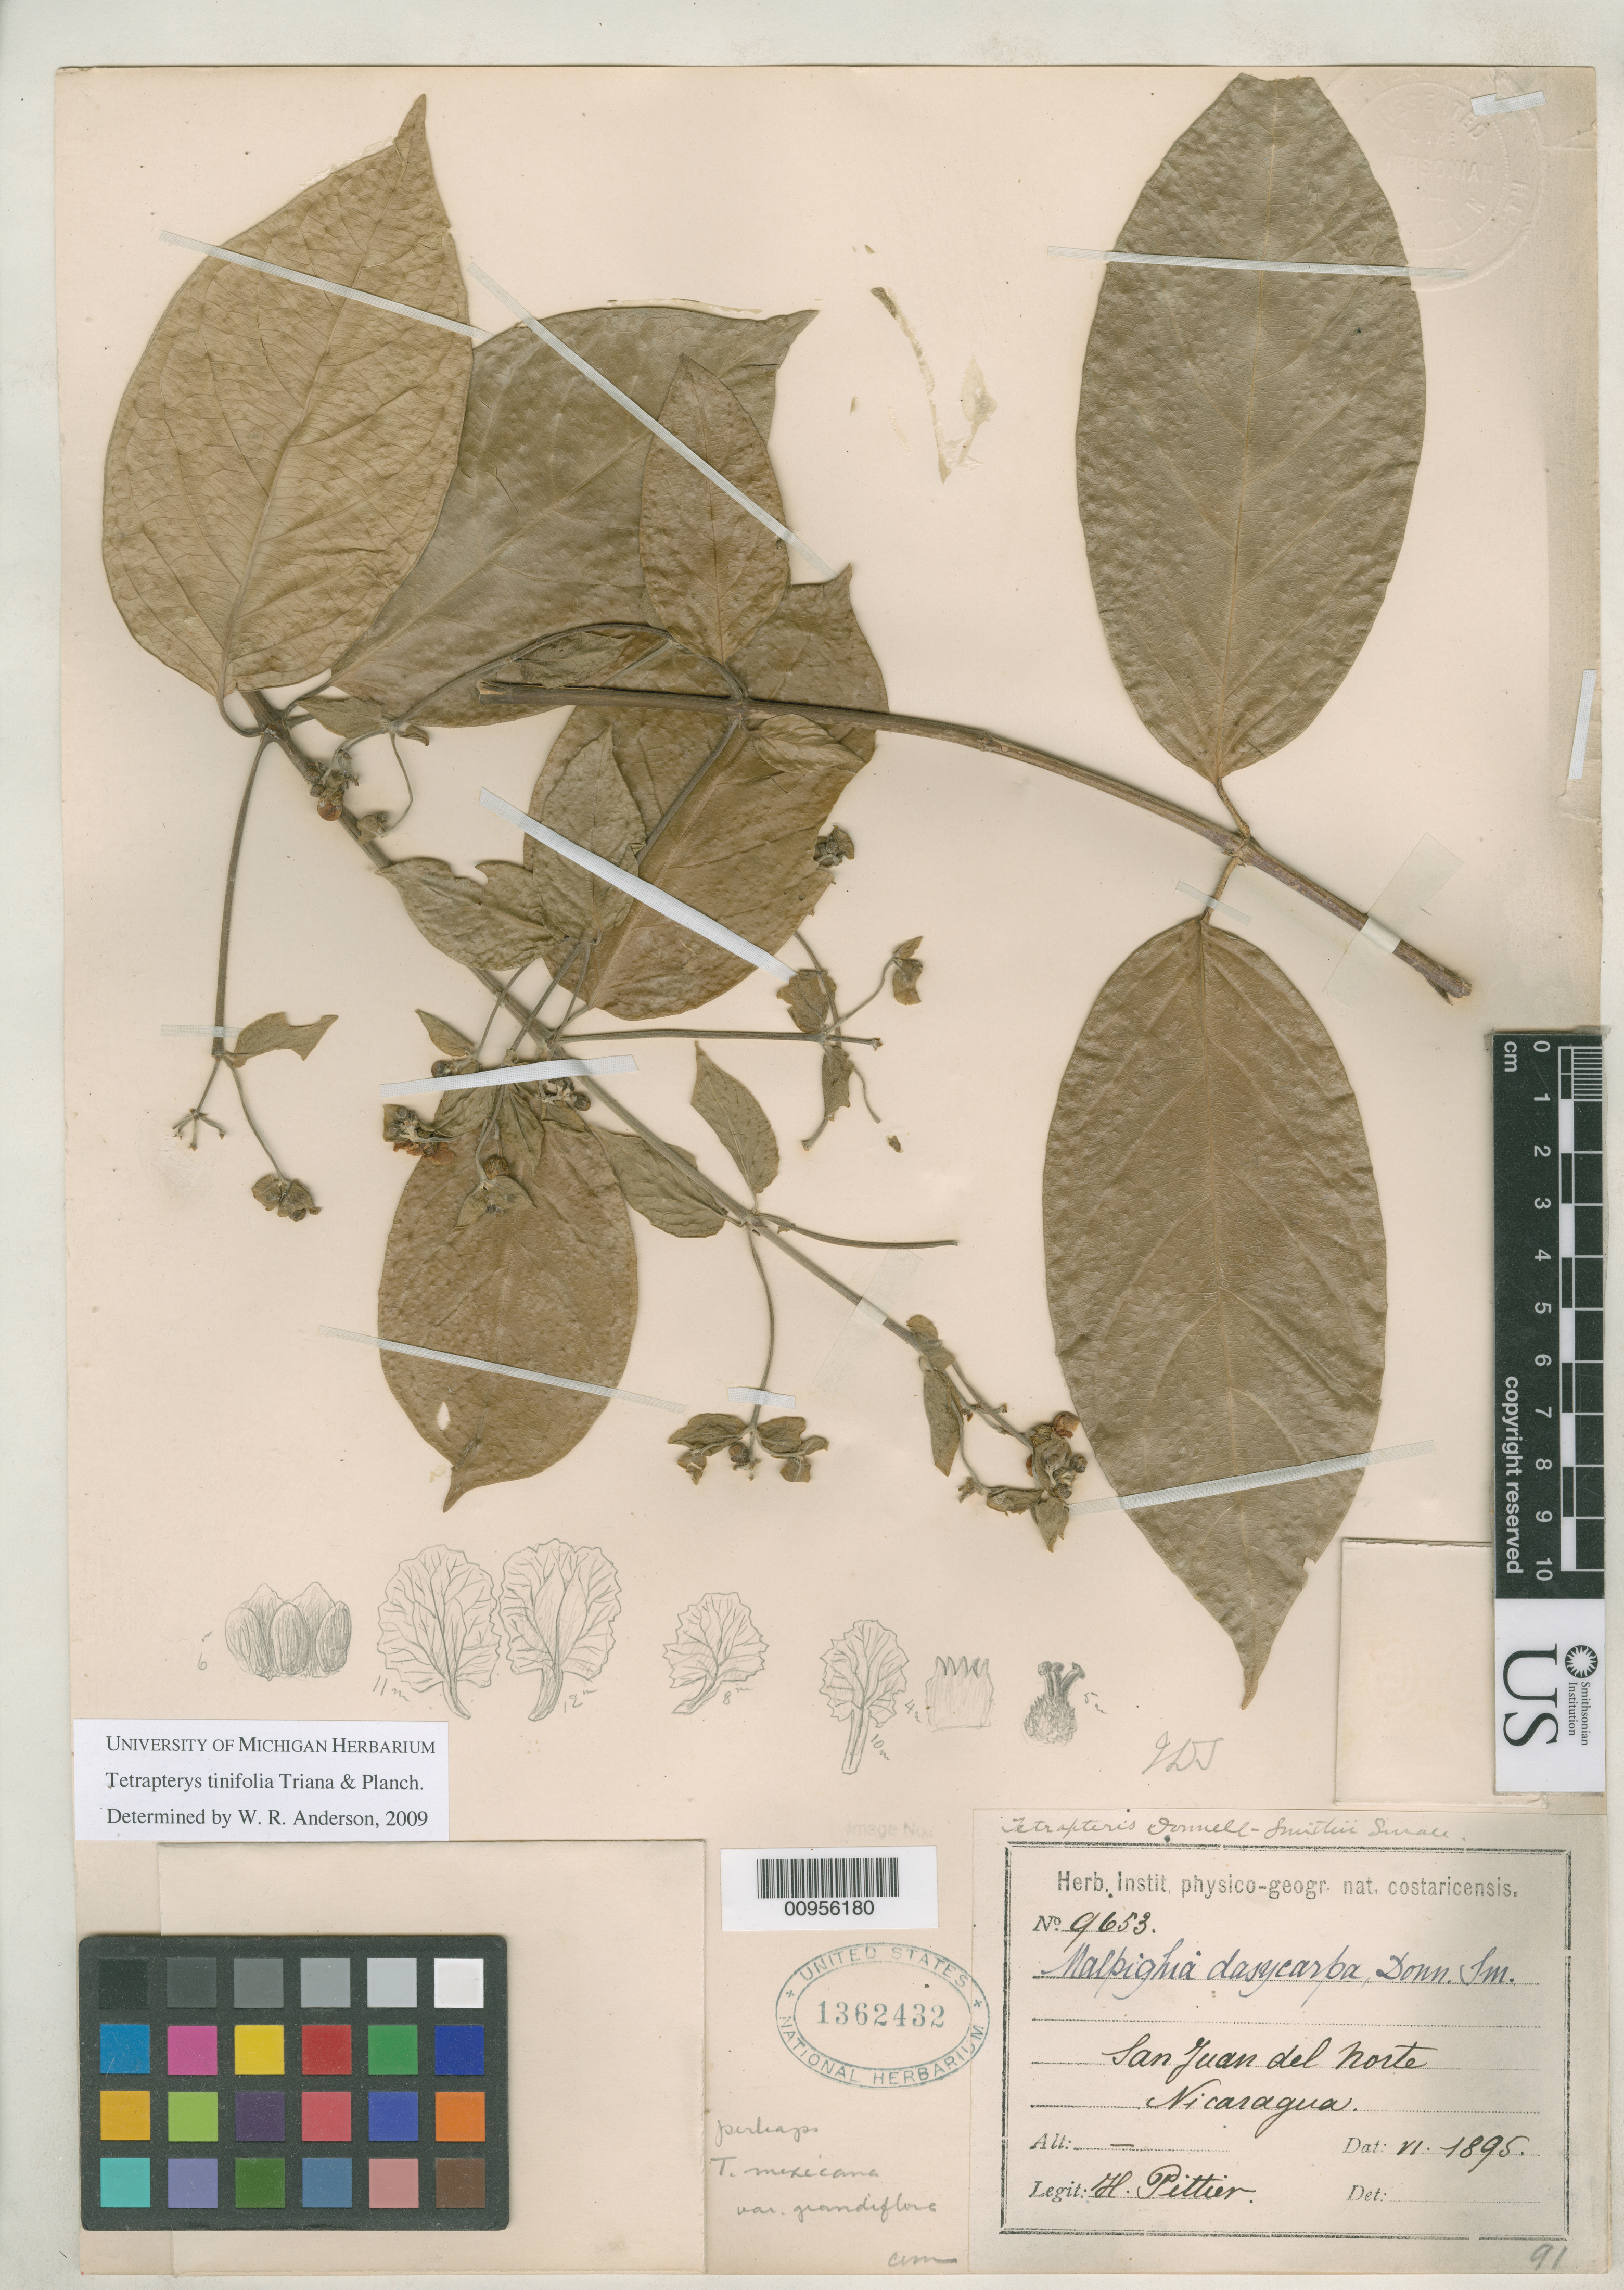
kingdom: Plantae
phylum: Tracheophyta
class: Magnoliopsida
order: Malpighiales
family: Malpighiaceae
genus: Tetrapterys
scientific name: Tetrapterys donnell-smithii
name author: Small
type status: Holotype; Syntype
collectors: H. F. Pittier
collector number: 9653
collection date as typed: Jun 1895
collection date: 1895-06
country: Nicaragua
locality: San Juan del Norte.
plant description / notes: Specimen ex John Donnell Smith herbarium.; Filed in the type herbarium as Tetrapterys donnell-smithii Small, but also a syntype of Malpighia dasycarpa Donn. Sm.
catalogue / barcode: US 1362432